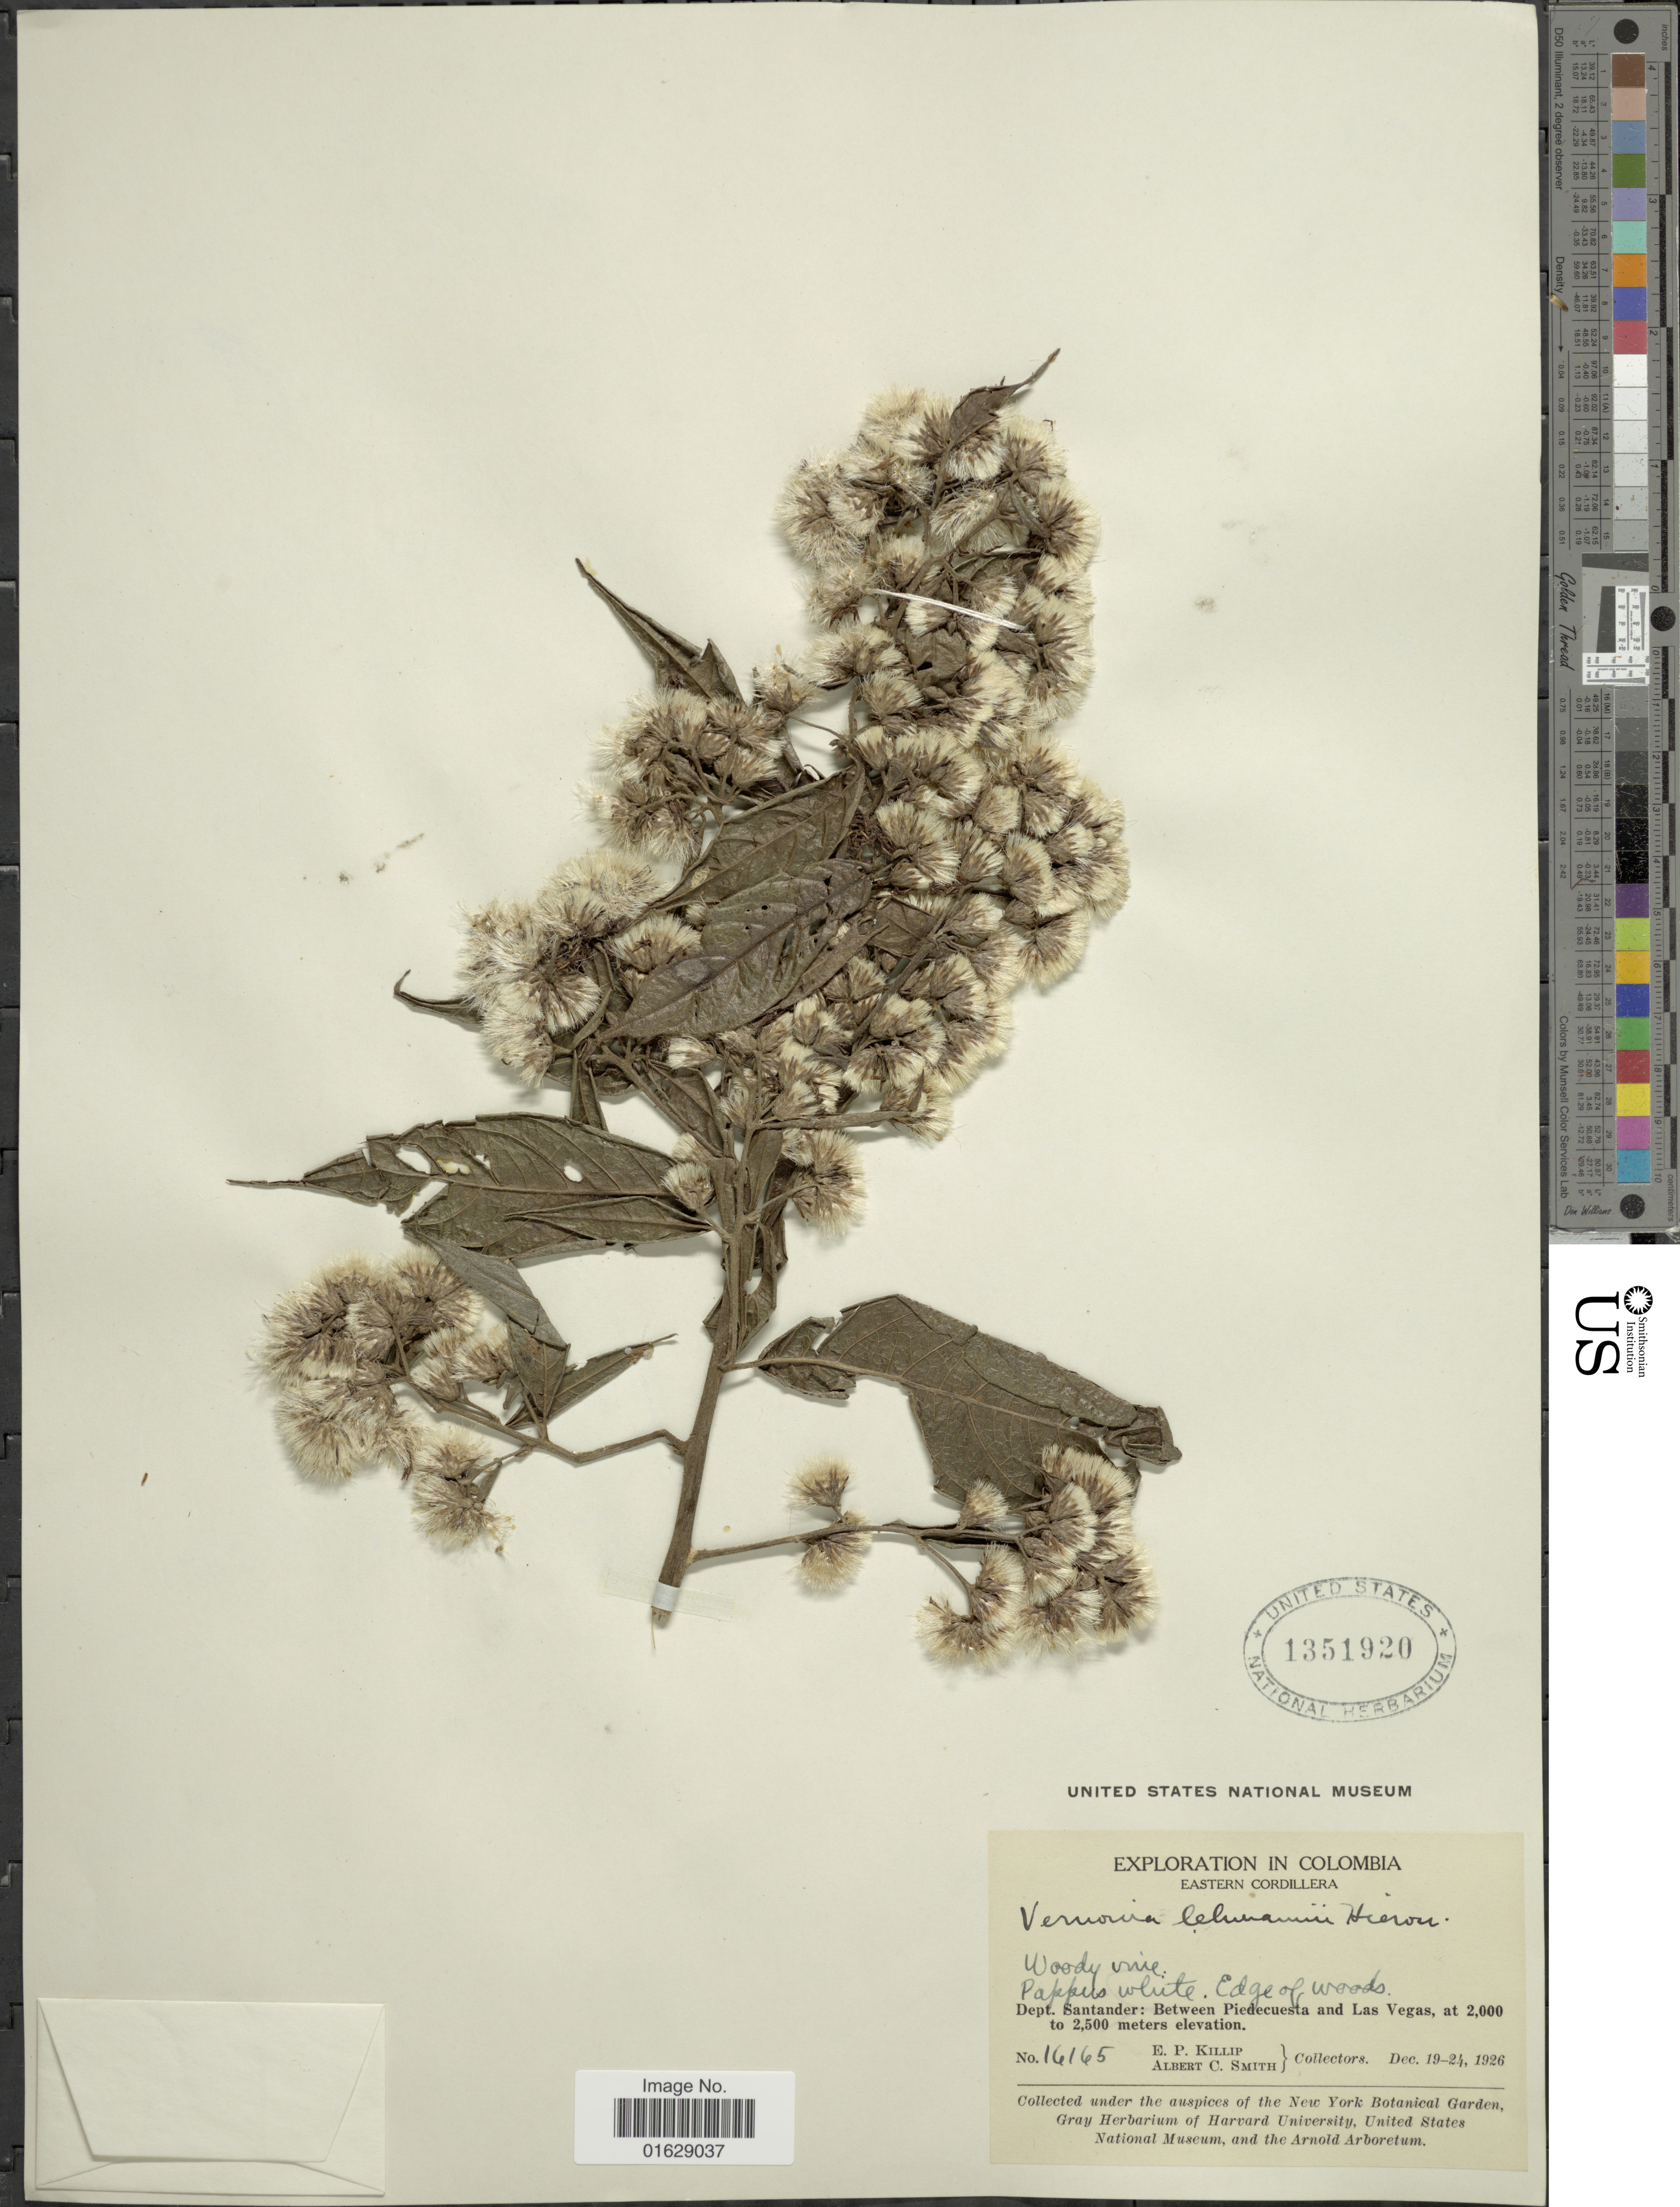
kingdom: Plantae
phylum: Tracheophyta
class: Magnoliopsida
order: Asterales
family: Asteraceae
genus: Lepidaploa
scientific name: Lepidaploa lehmannii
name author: (Hieron.) H. Rob.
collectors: E. P. Killip & A. C. Smith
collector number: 16165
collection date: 1926-12-19/1926-12-24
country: Colombia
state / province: Santander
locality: Dept. Santander: Between Piedecuesta and Las Vegas.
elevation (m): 2000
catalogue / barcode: US 1351920